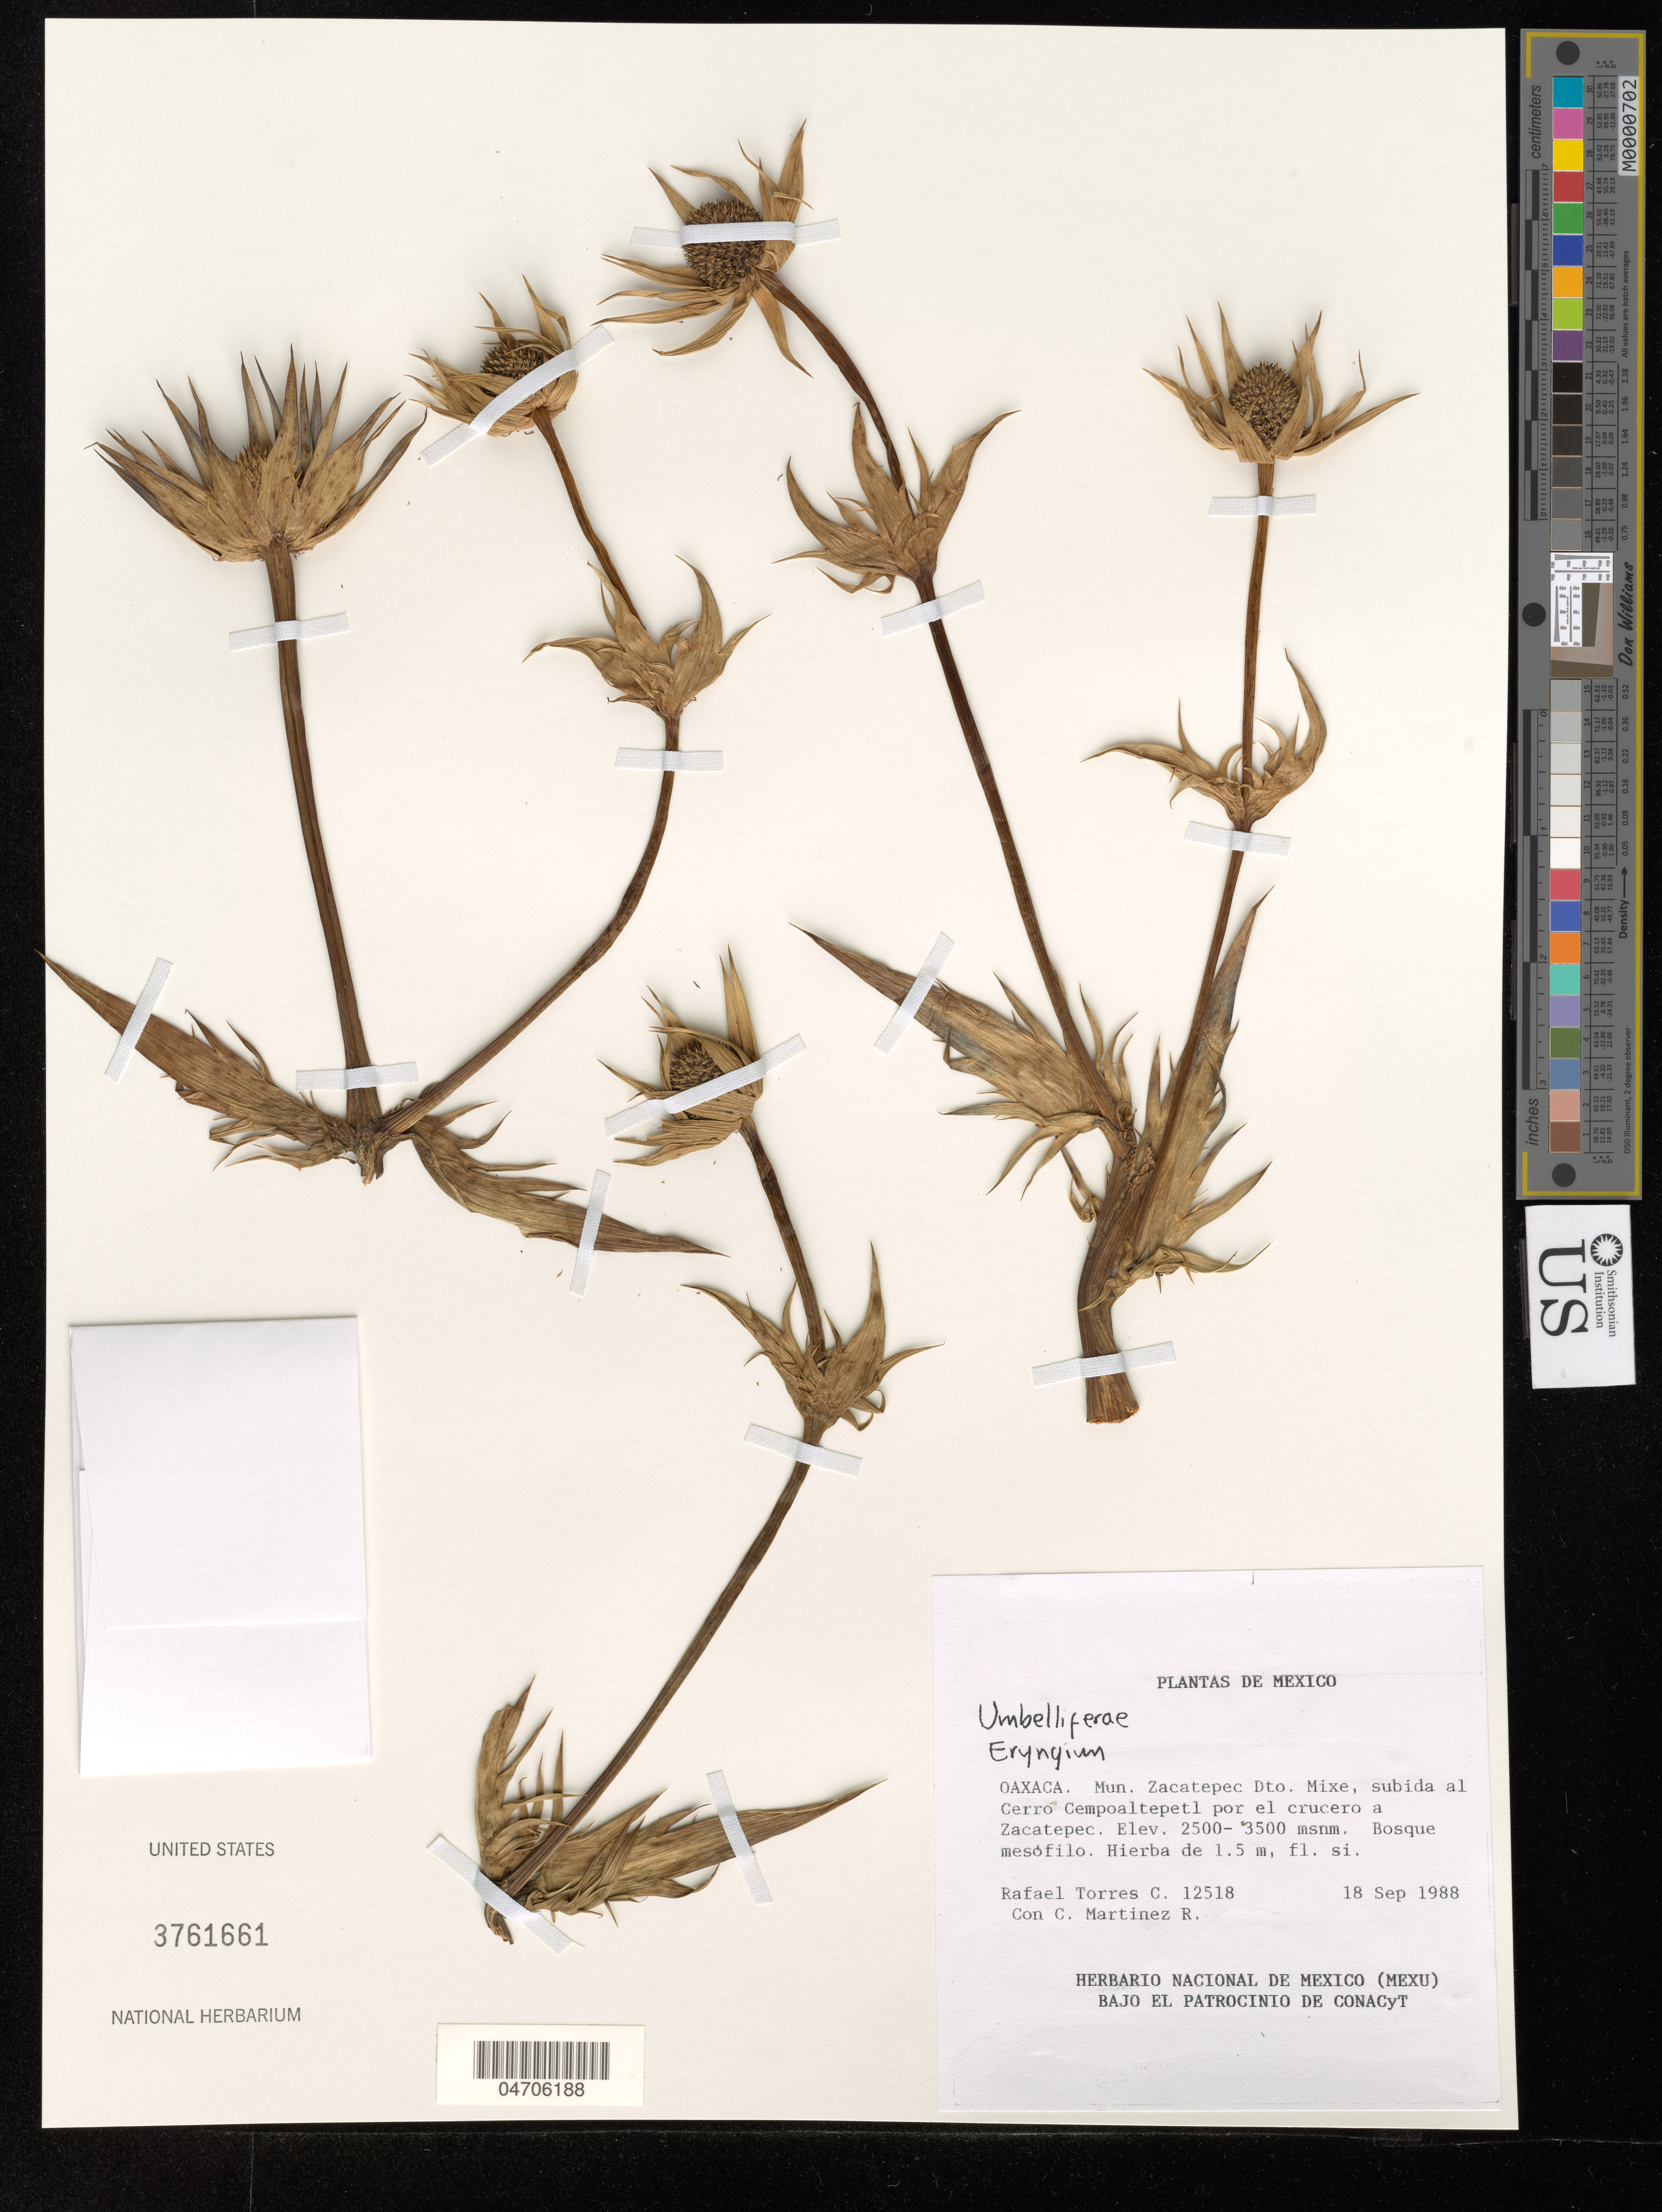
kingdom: Plantae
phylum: Tracheophyta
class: Magnoliopsida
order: Apiales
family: Apiaceae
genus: Eryngium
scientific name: Eryngium sp.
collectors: R. Torres C. & C. Martínez R.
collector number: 12518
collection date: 1988-09-18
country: Mexico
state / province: Oaxaca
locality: Mun. Zacatepec Dto. Mixe, subida al Cerro Cempoaltepetl por el crucero a Zacatepec.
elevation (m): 2500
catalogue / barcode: US 3761661